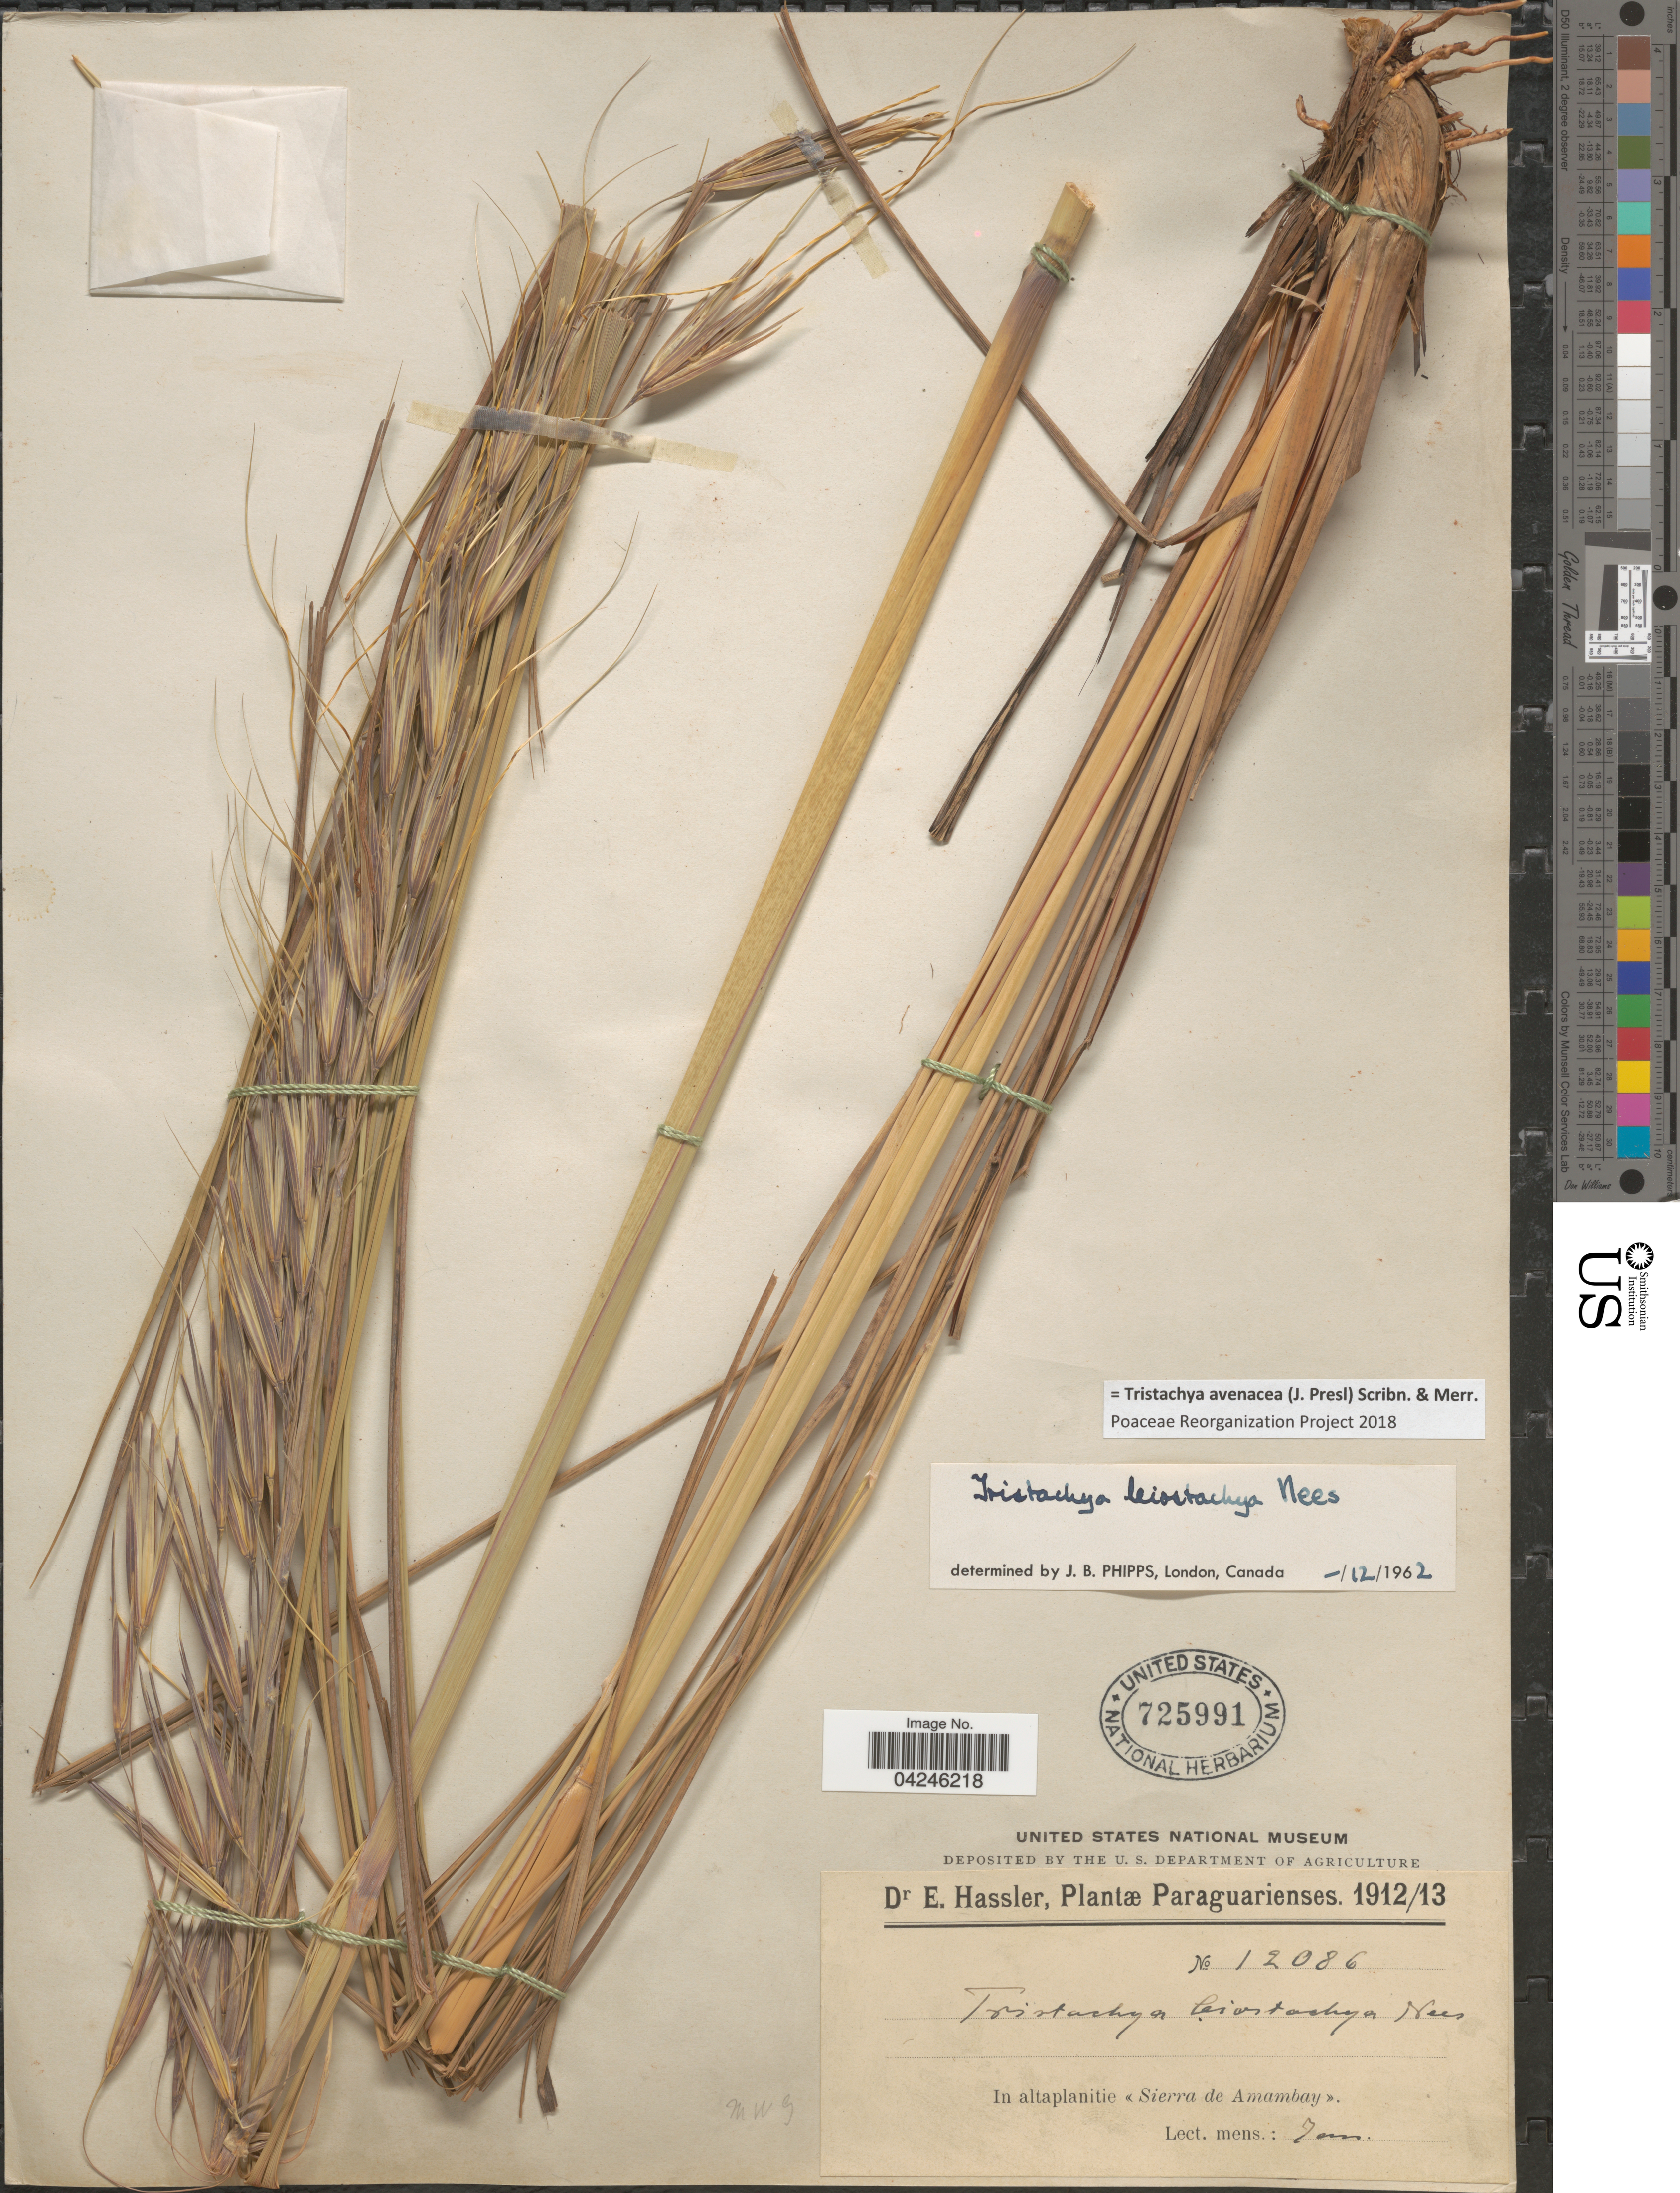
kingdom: Plantae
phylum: Tracheophyta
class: Liliopsida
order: Poales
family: Poaceae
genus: Tristachya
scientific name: Tristachya avenacea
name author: Scribn. & Merr.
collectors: E. Hassler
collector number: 12086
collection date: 1912-01/1913-01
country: Paraguay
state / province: Amambay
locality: MWG [unsure placement]. Paraguarienses. In altaplanitie «Sierra de Amambay».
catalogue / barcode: US 725991